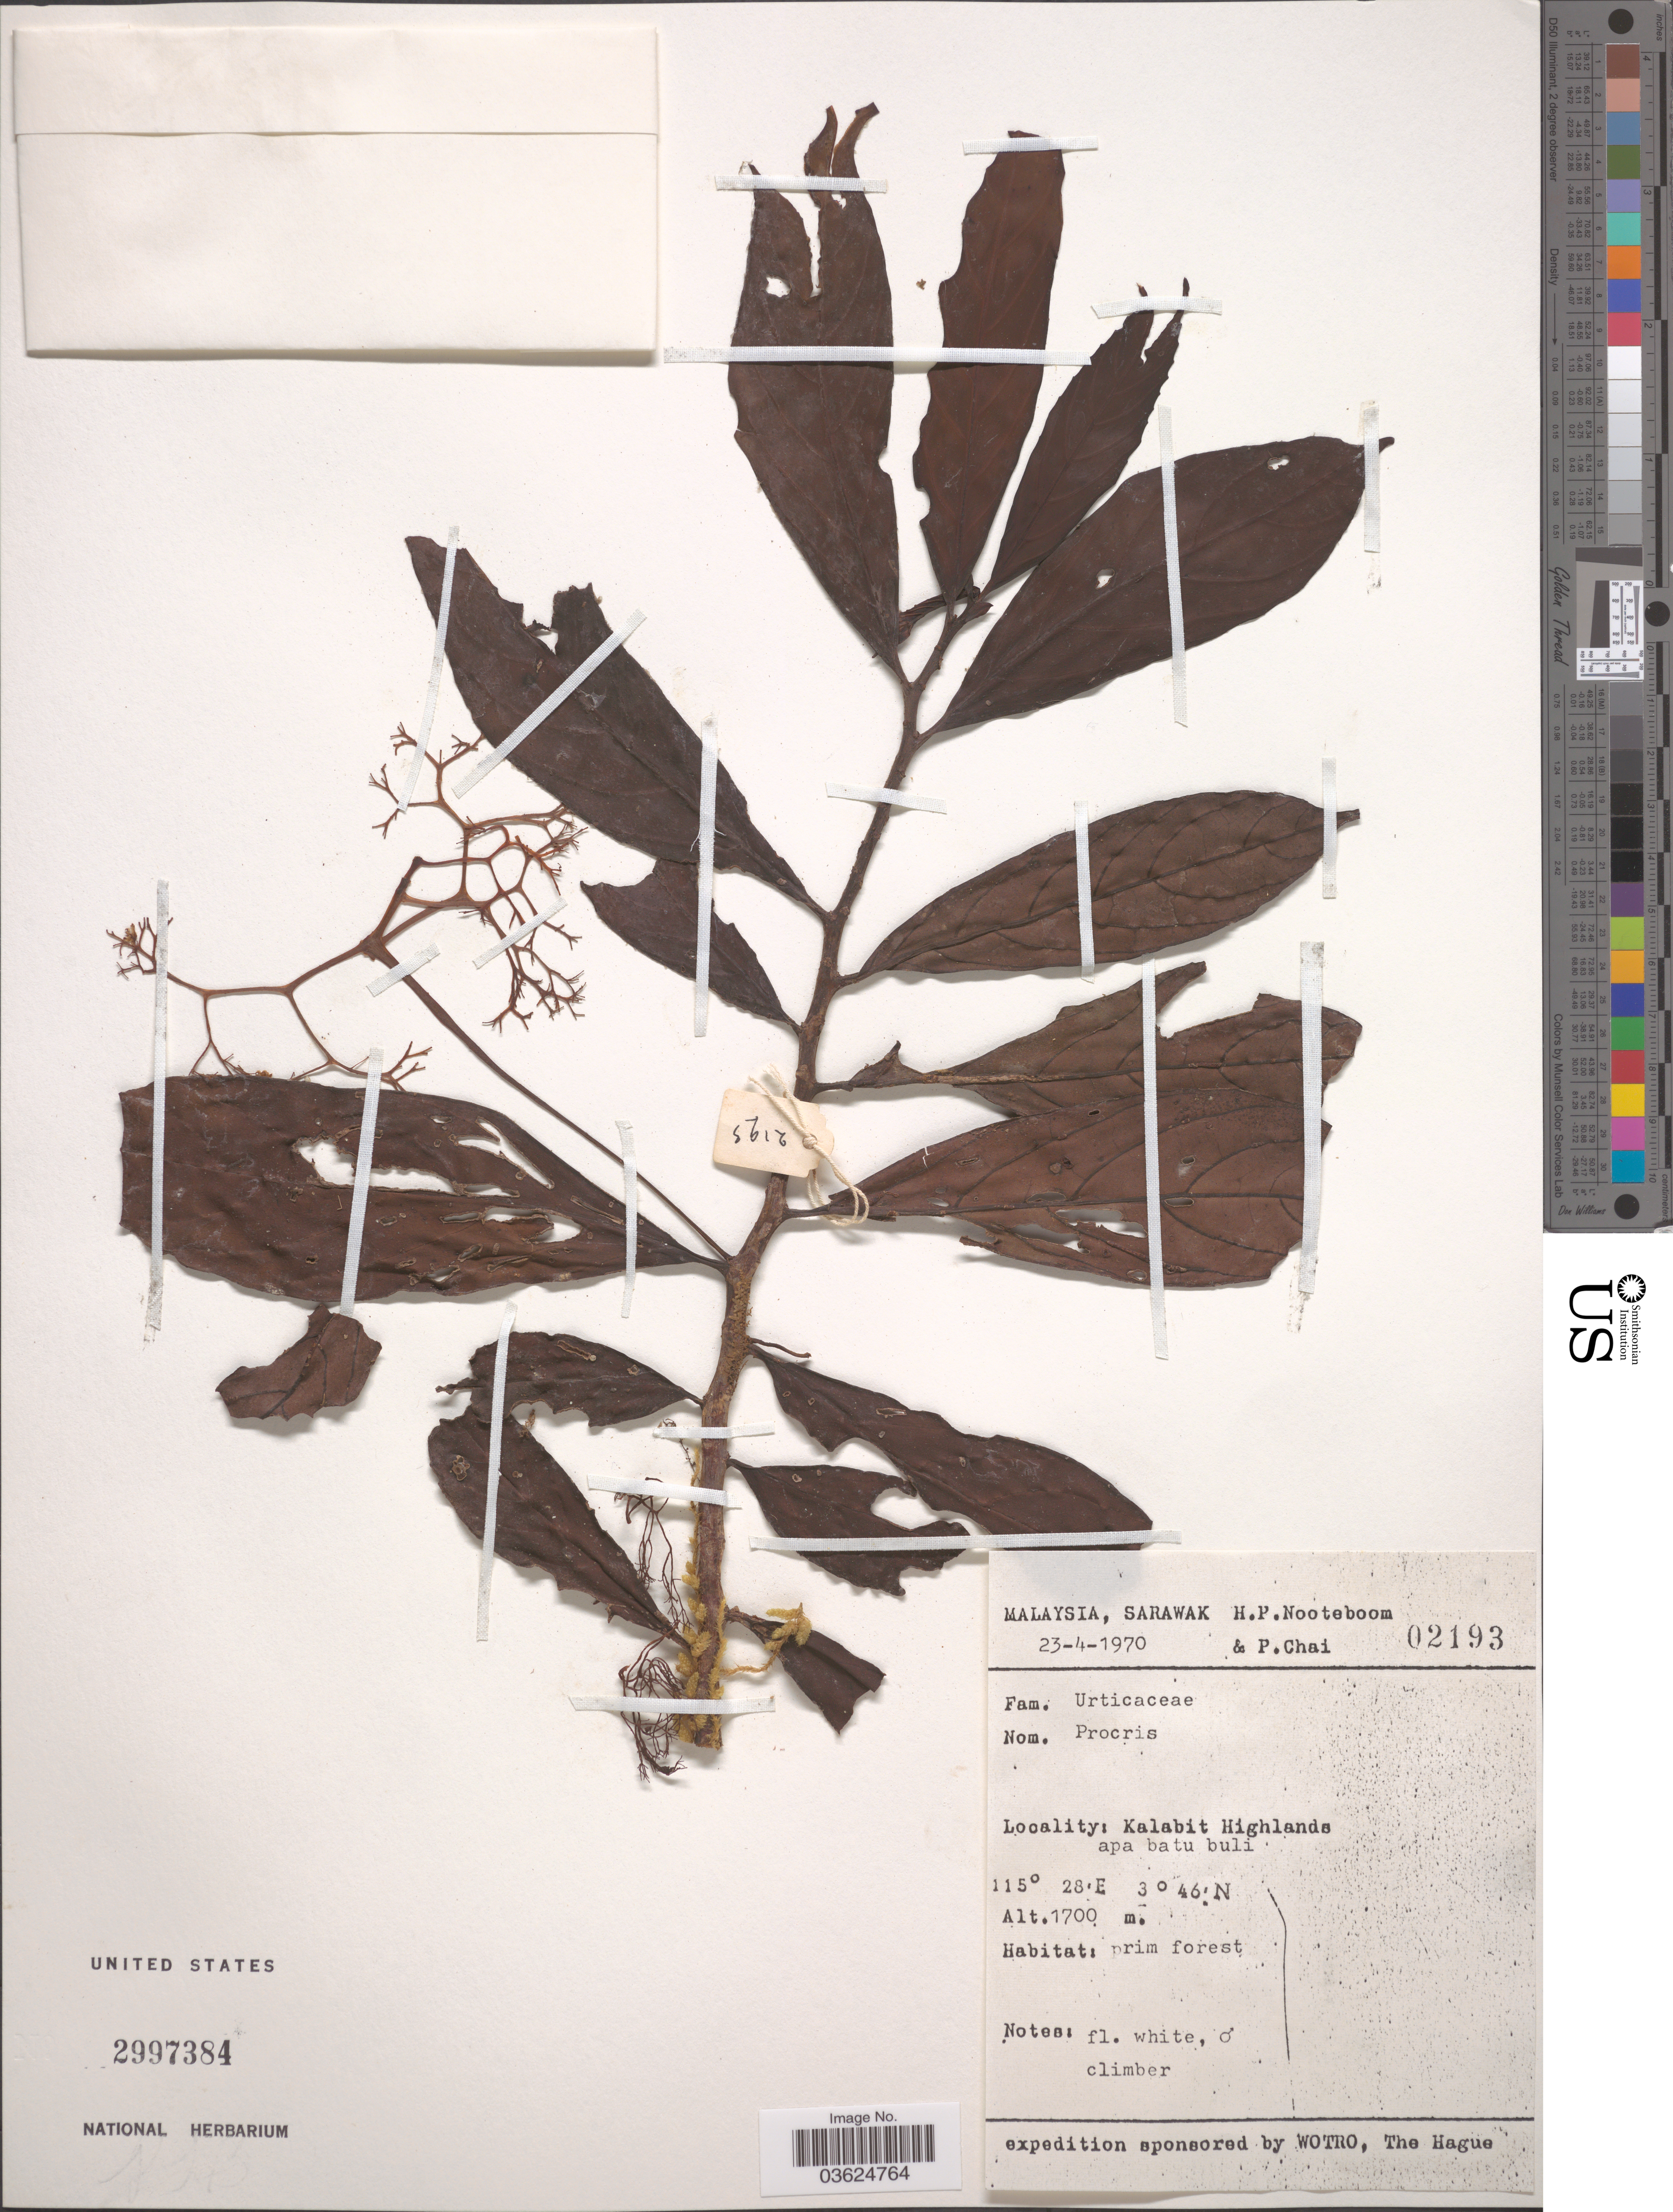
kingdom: Plantae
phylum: Tracheophyta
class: Magnoliopsida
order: Rosales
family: Urticaceae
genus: Procris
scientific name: Procris sp.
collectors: H. P. Nooteboom & P. Chai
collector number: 02193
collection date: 1970-04-23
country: Malaysia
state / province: Sarawak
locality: Kalabit Highlands apa batu buli.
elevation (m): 1700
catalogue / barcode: US 2997384